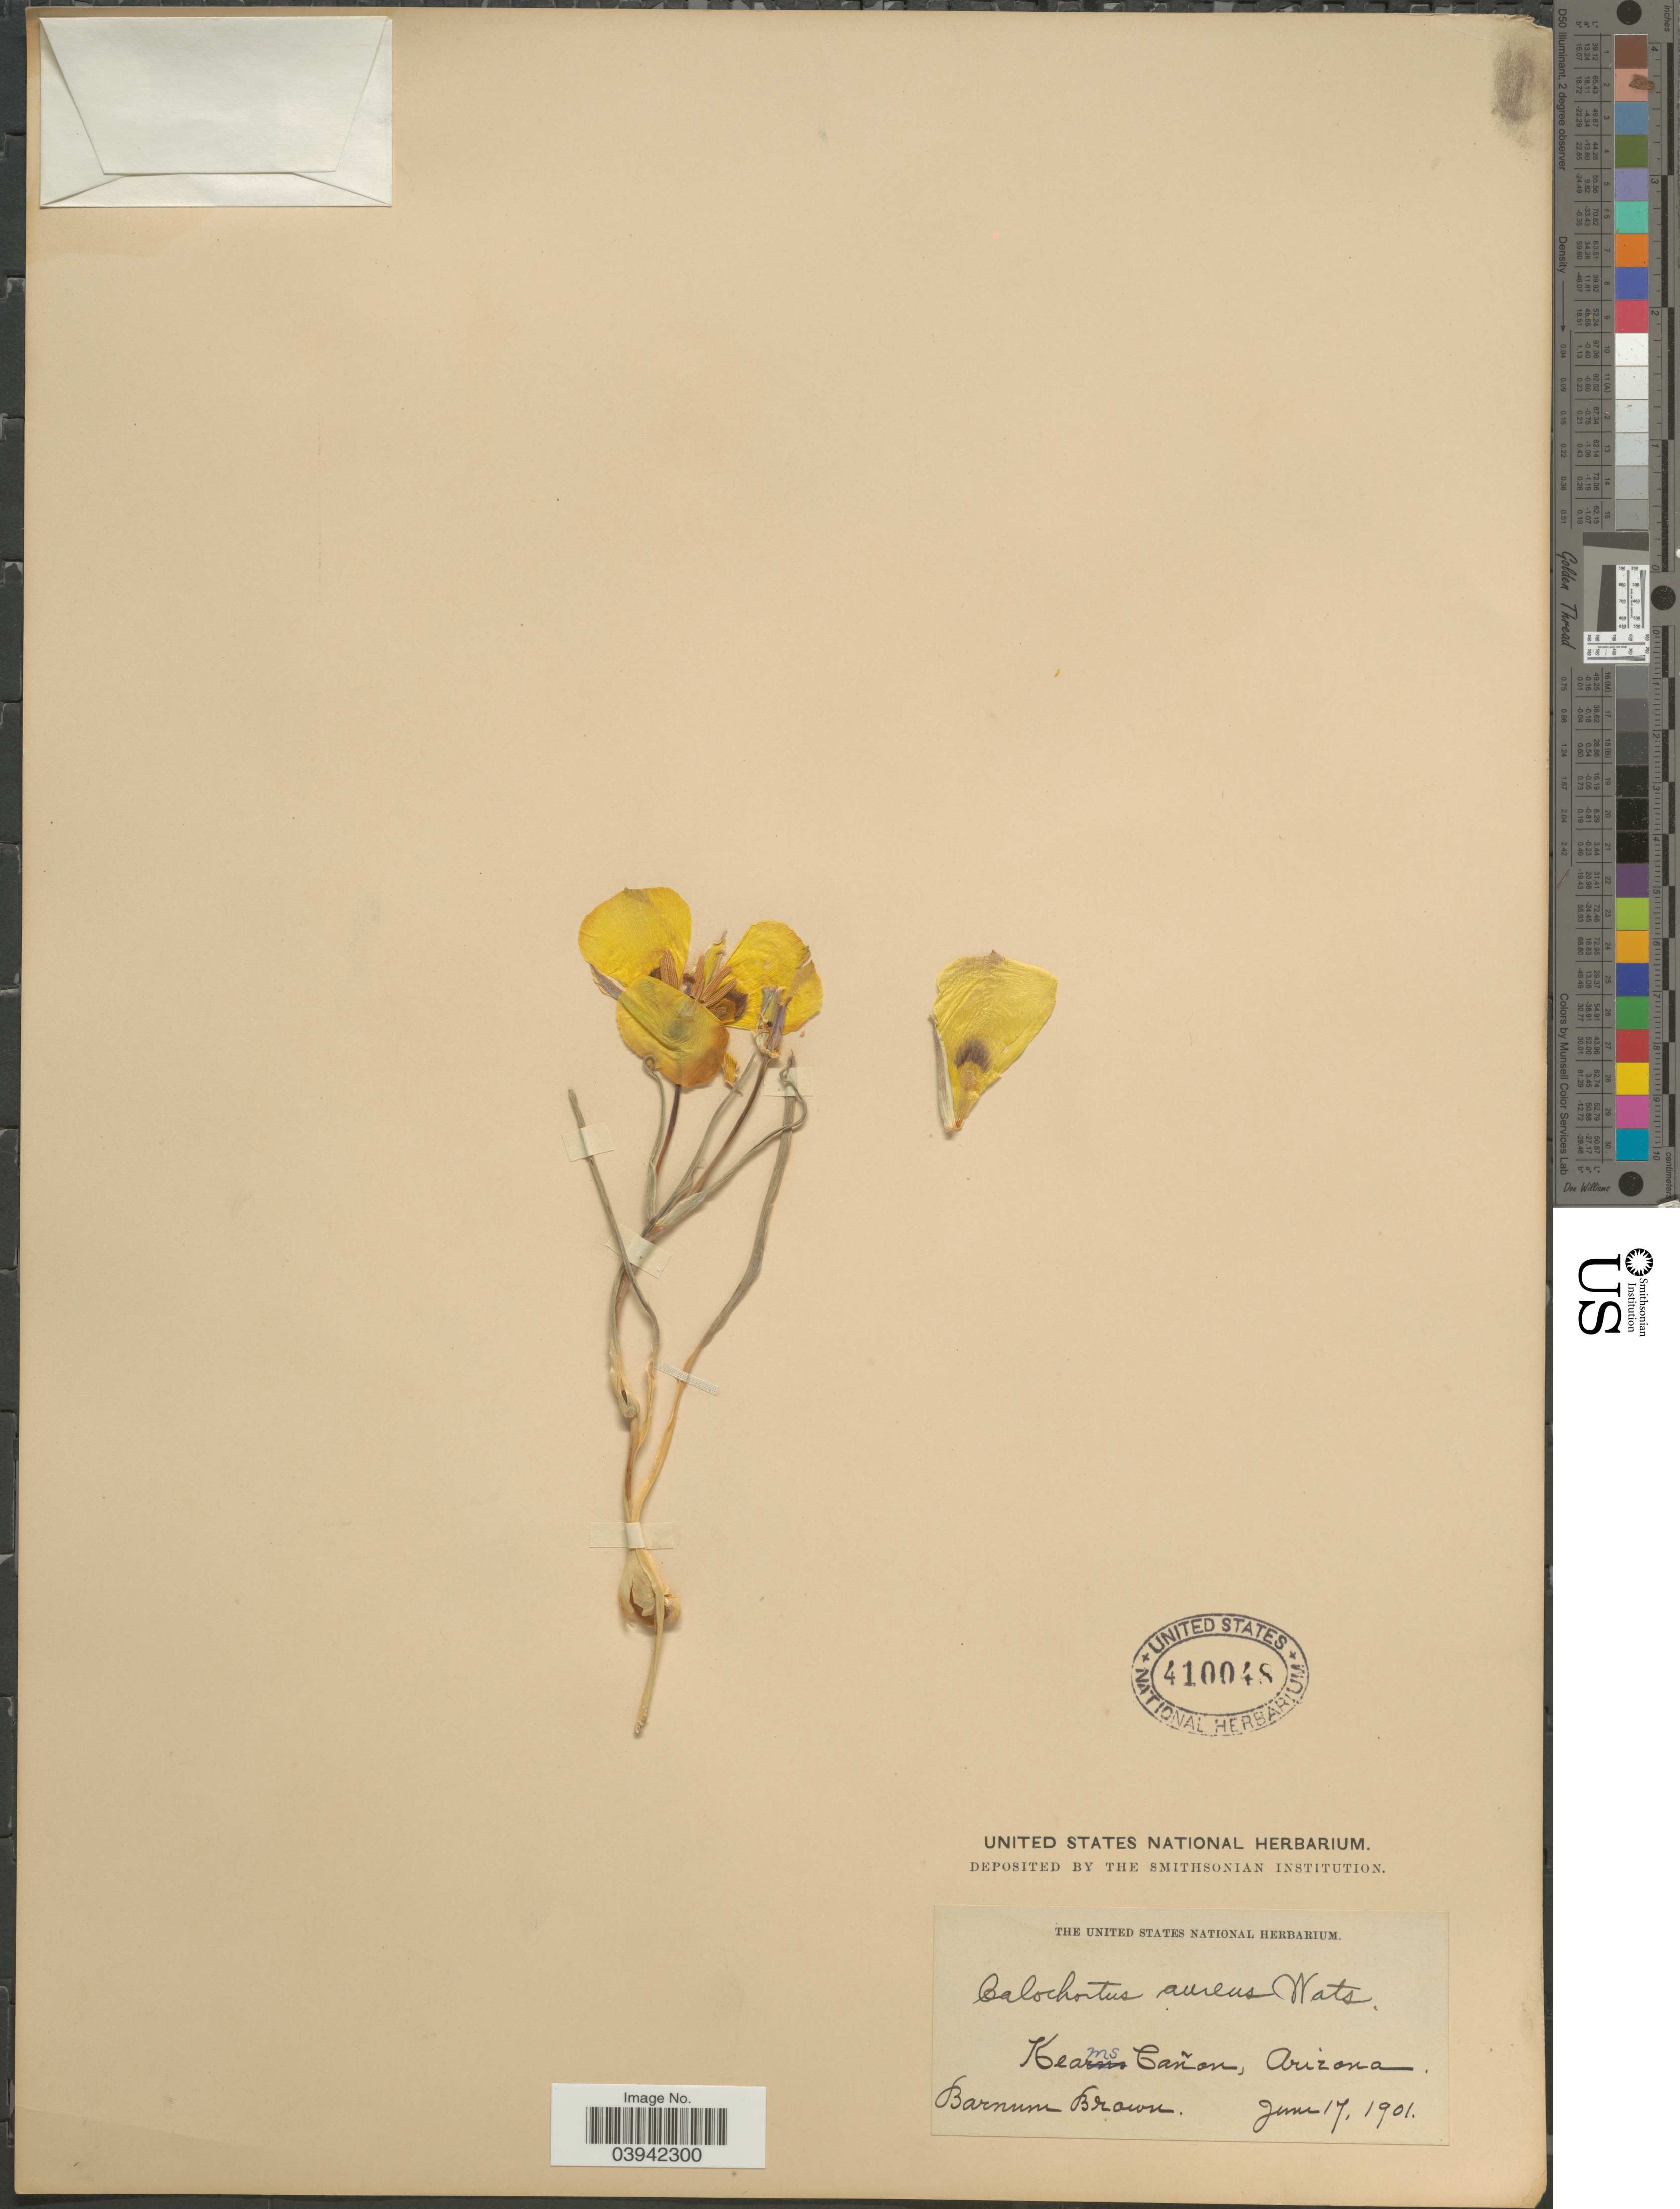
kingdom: Plantae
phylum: Tracheophyta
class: Liliopsida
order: Liliales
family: Liliaceae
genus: Calochortus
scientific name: Calochortus aureus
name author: S. Watson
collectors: B. Brown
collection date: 1901-06-17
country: United States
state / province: Arizona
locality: Keams Cañon.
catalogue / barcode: US 410048